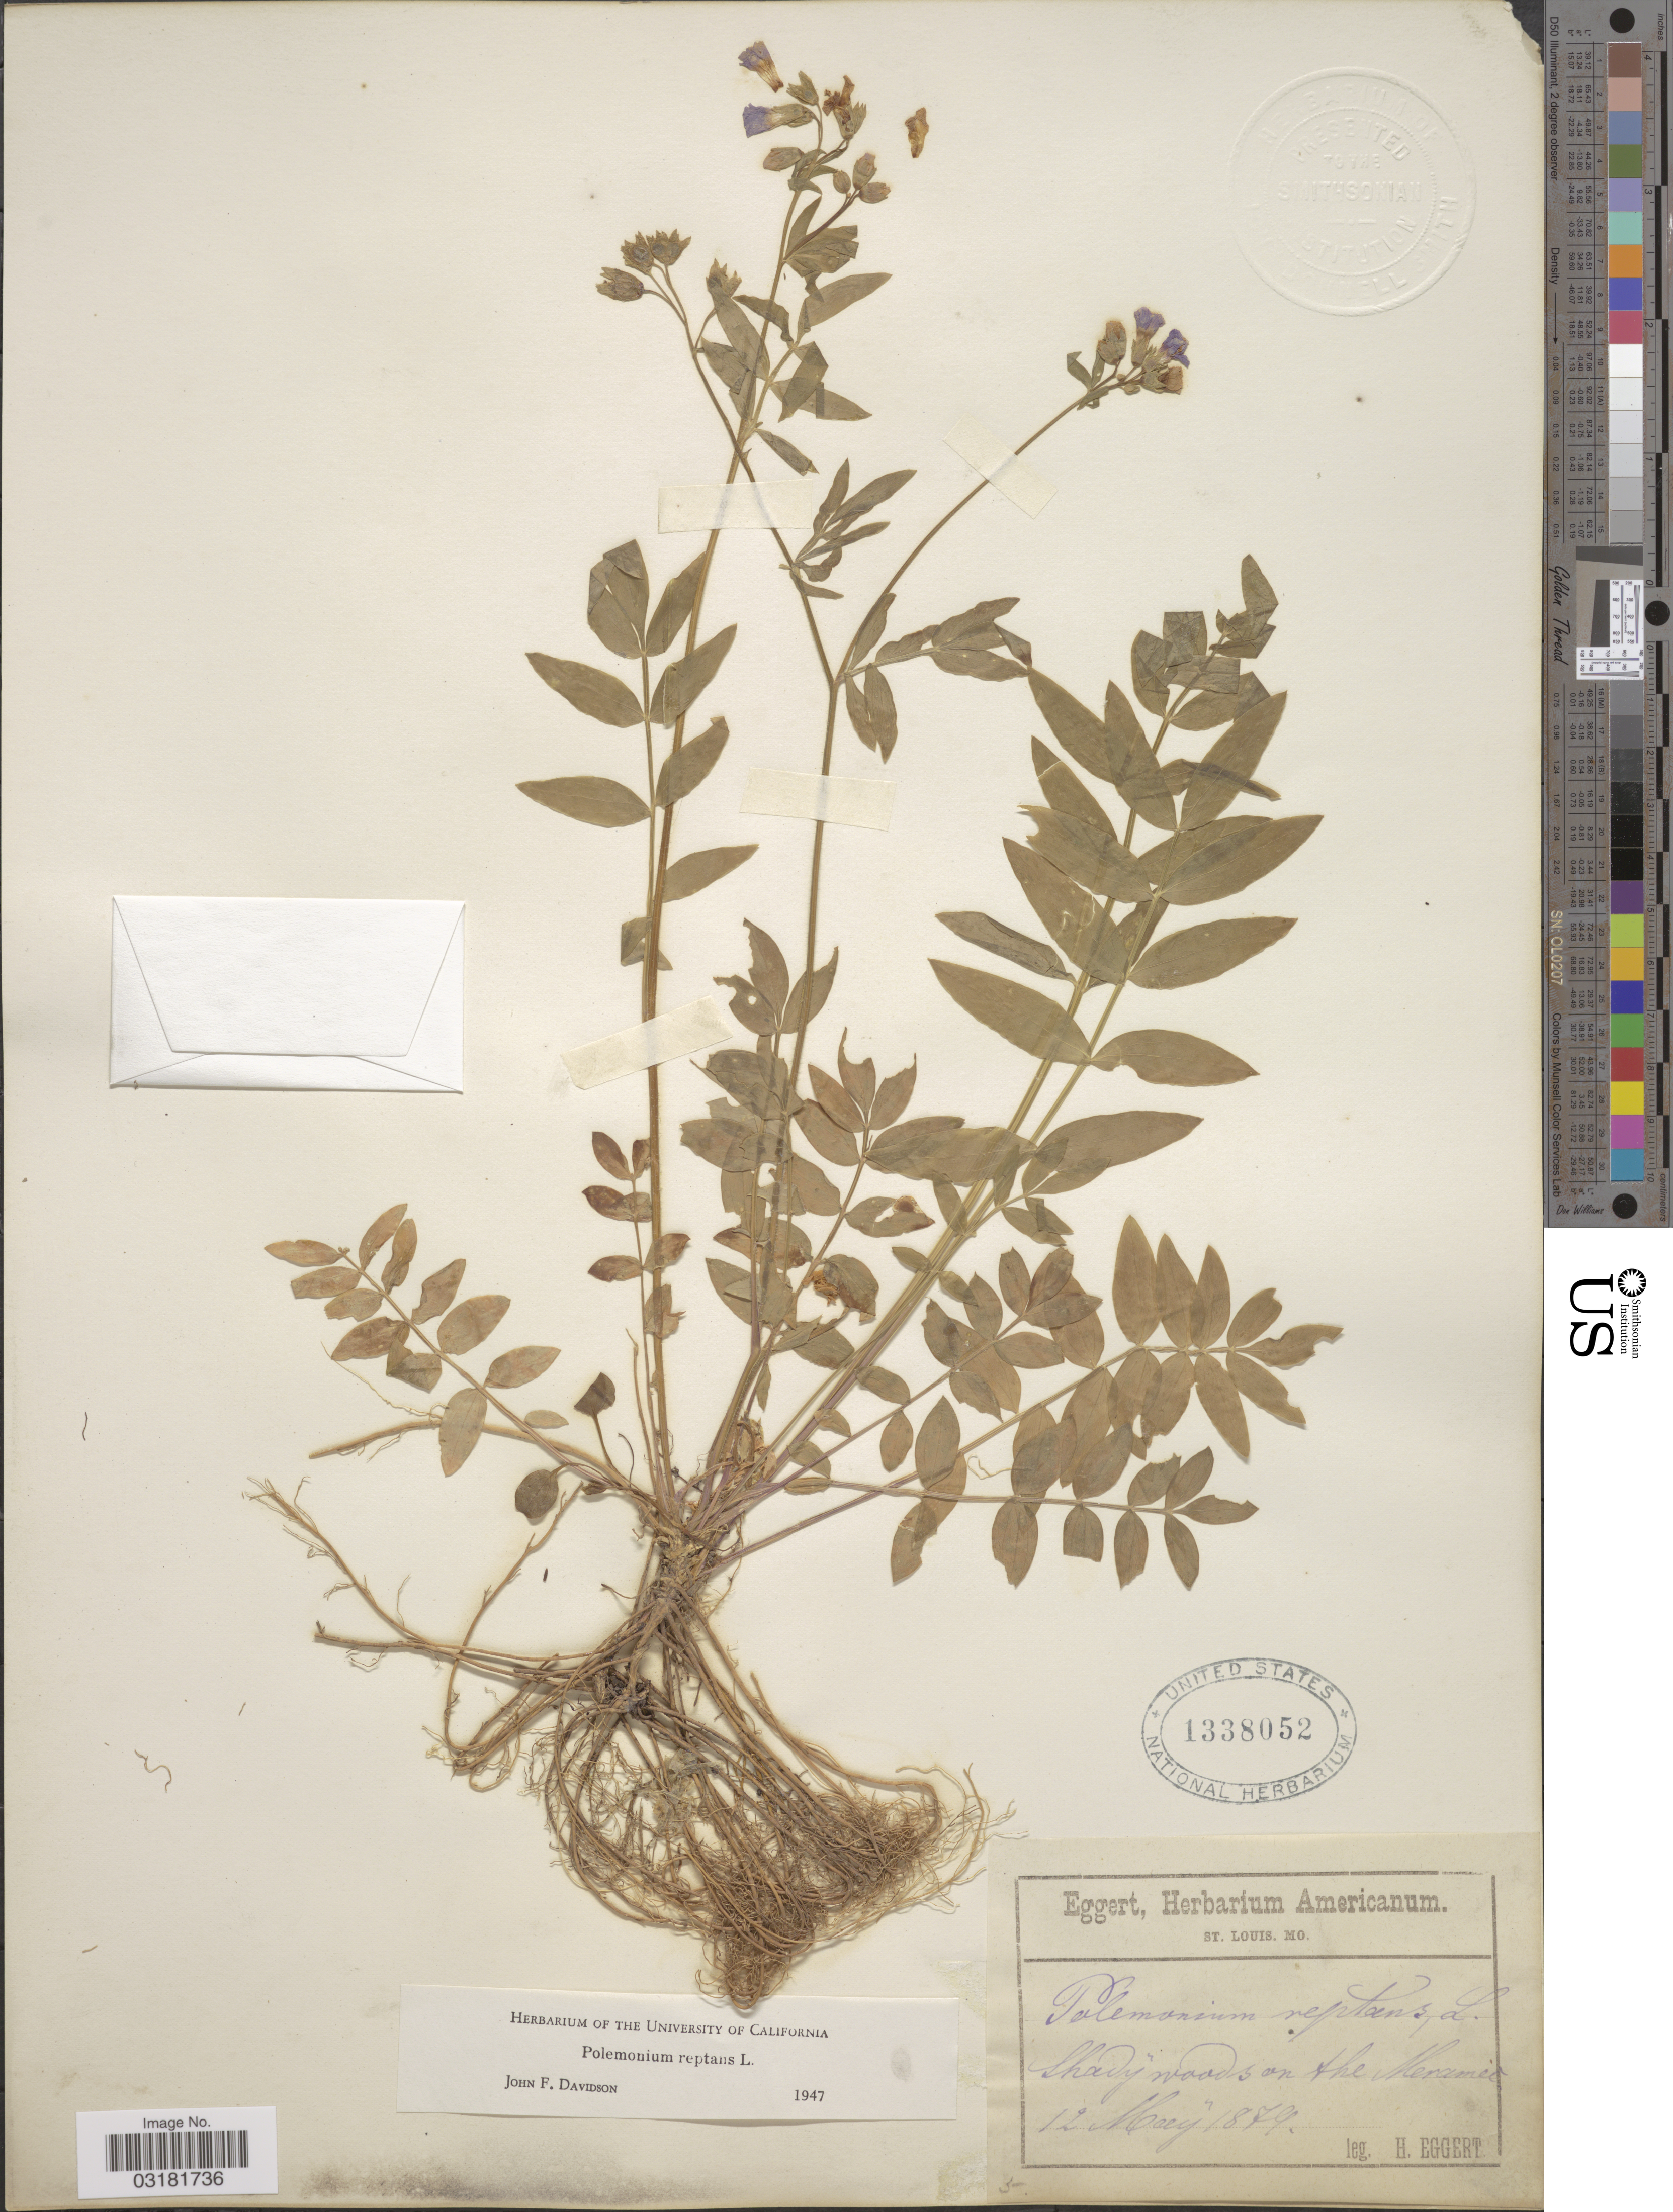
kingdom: Plantae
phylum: Tracheophyta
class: Magnoliopsida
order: Ericales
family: Polemoniaceae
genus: Polemonium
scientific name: Polemonium reptans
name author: L.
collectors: H. Eggert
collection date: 1879-05-12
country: United States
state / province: Missouri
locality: Shady woods on the Meramec.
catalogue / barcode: US 1338052